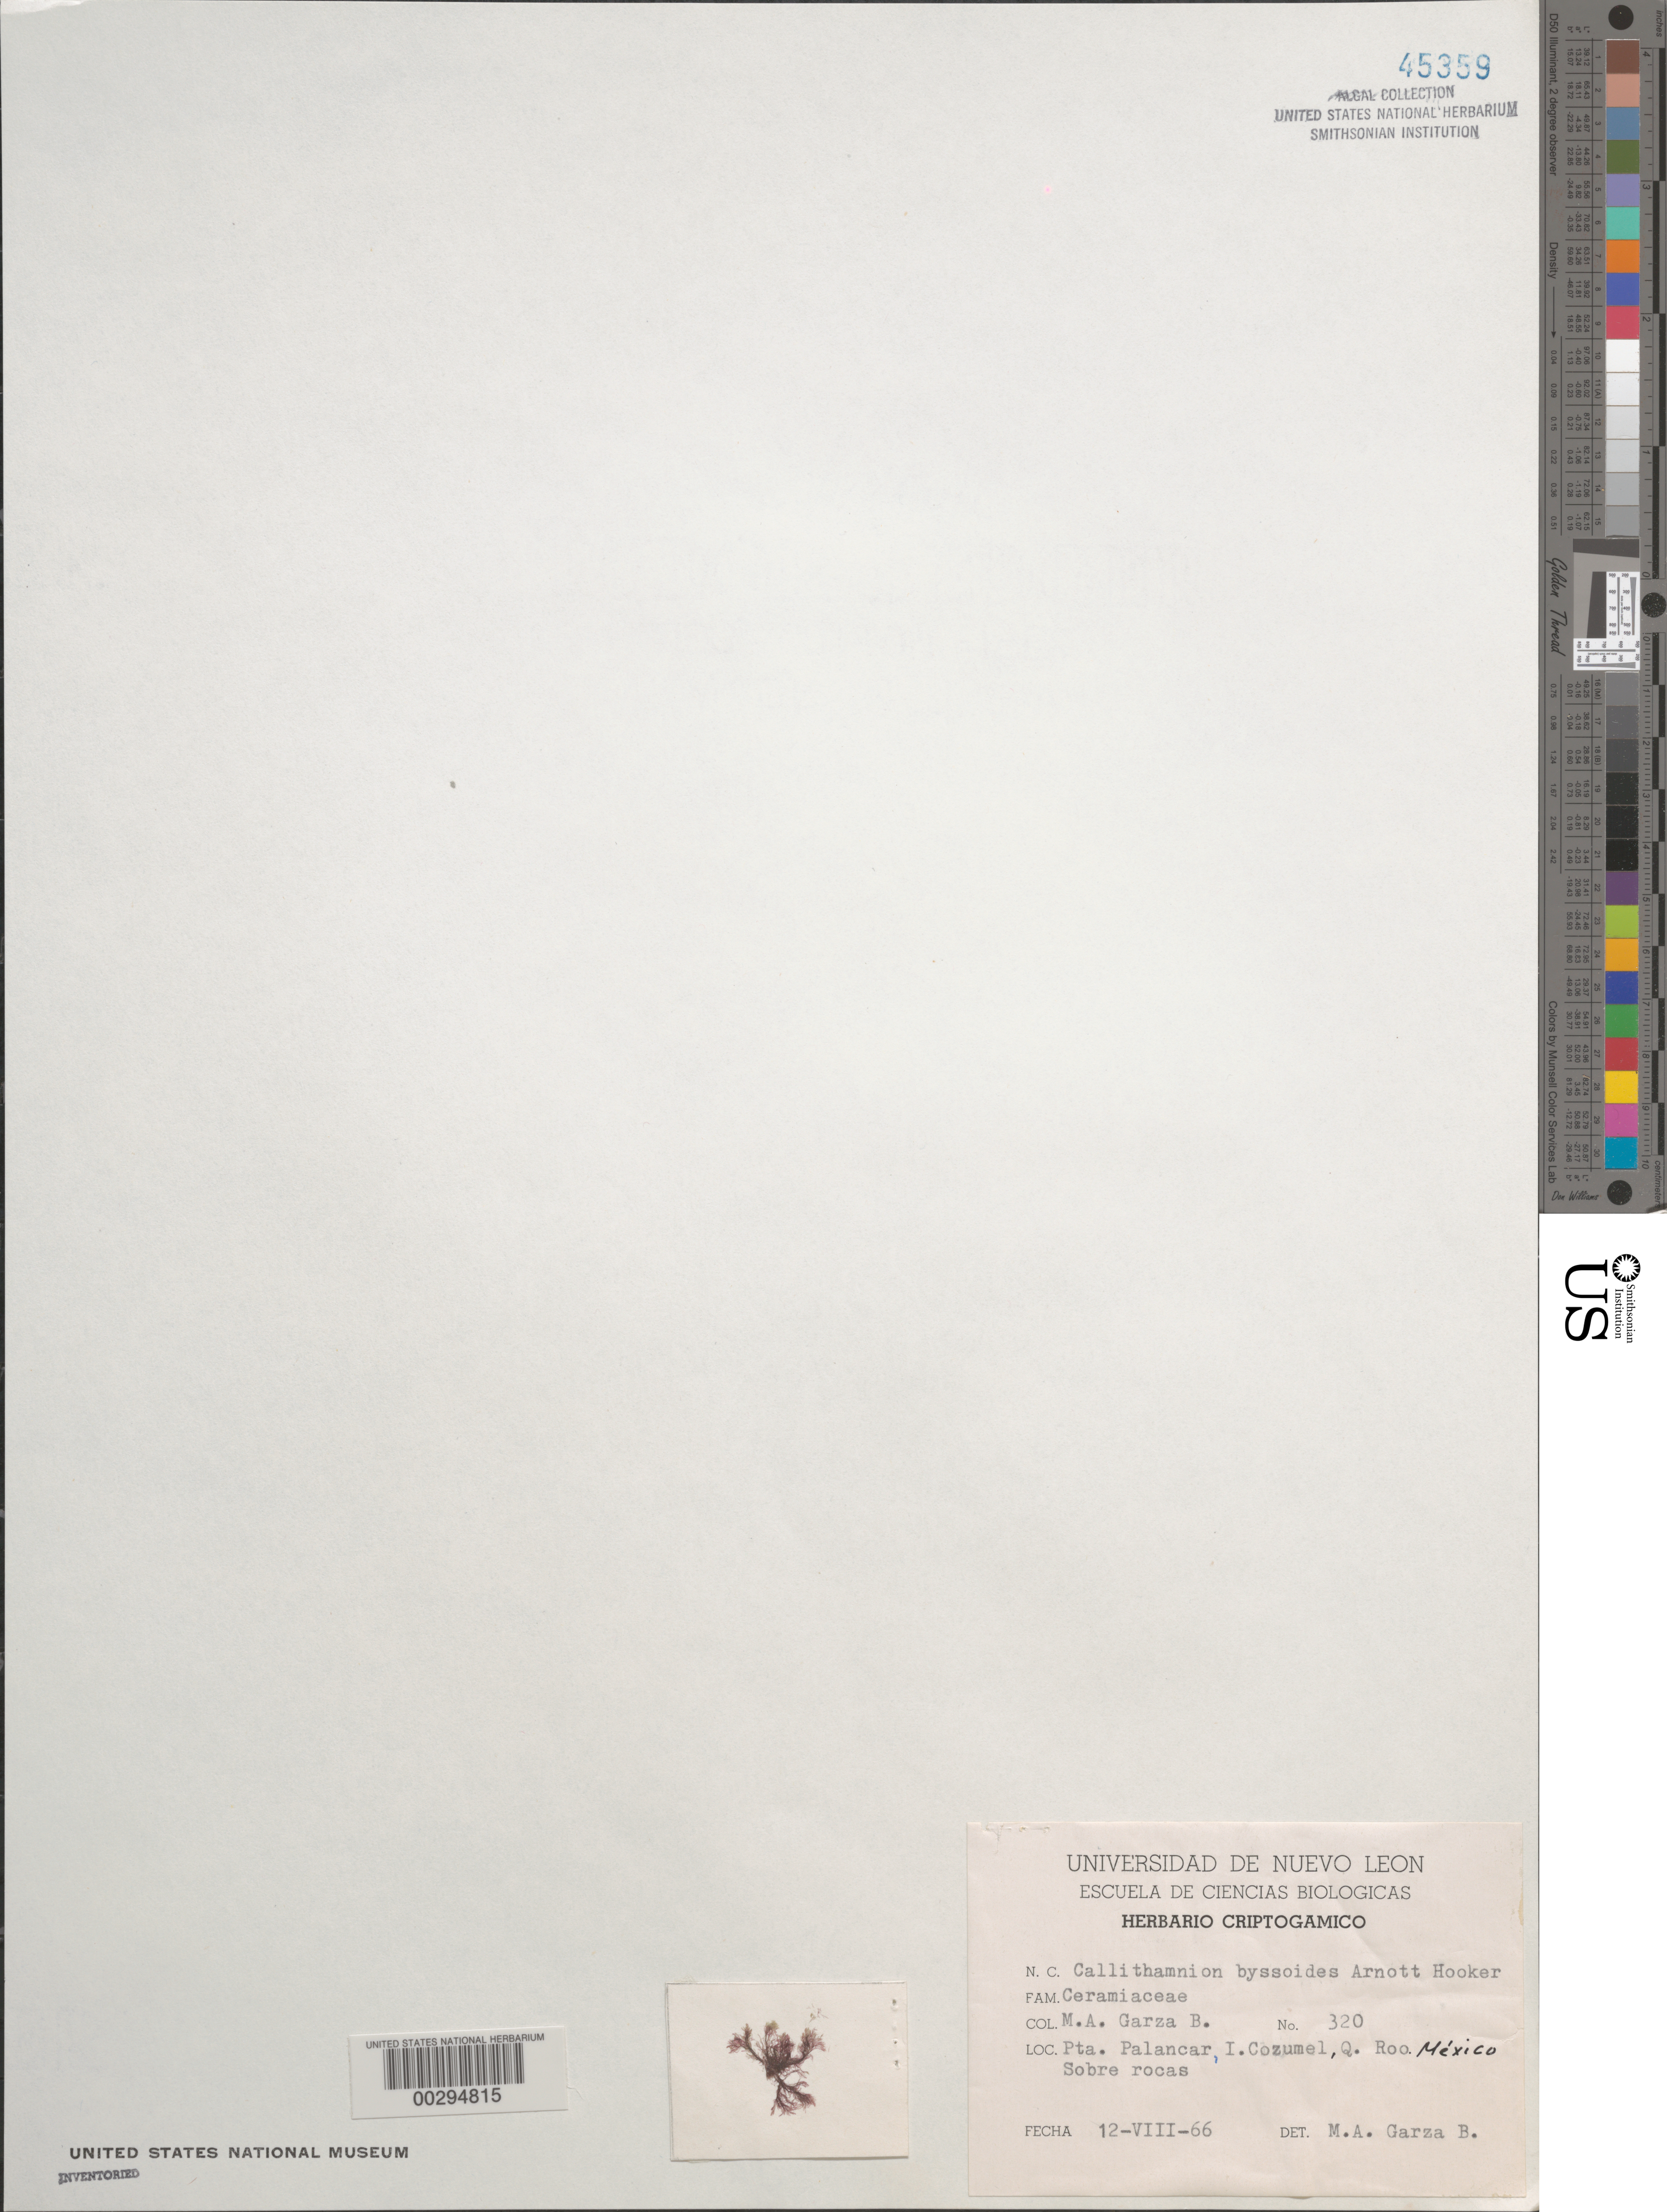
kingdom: Plantae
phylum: Rhodophyta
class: Florideophyceae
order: Ceramiales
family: Callithamniaceae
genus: Aglaothamnion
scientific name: Aglaothamnion callophyllidicola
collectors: M. Garza Barrientos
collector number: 320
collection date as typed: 12 Aug 1966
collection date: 1966-08-12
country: Mexico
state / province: Quintana Roo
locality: Punta palancar, isla cozumel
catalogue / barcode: US 45359